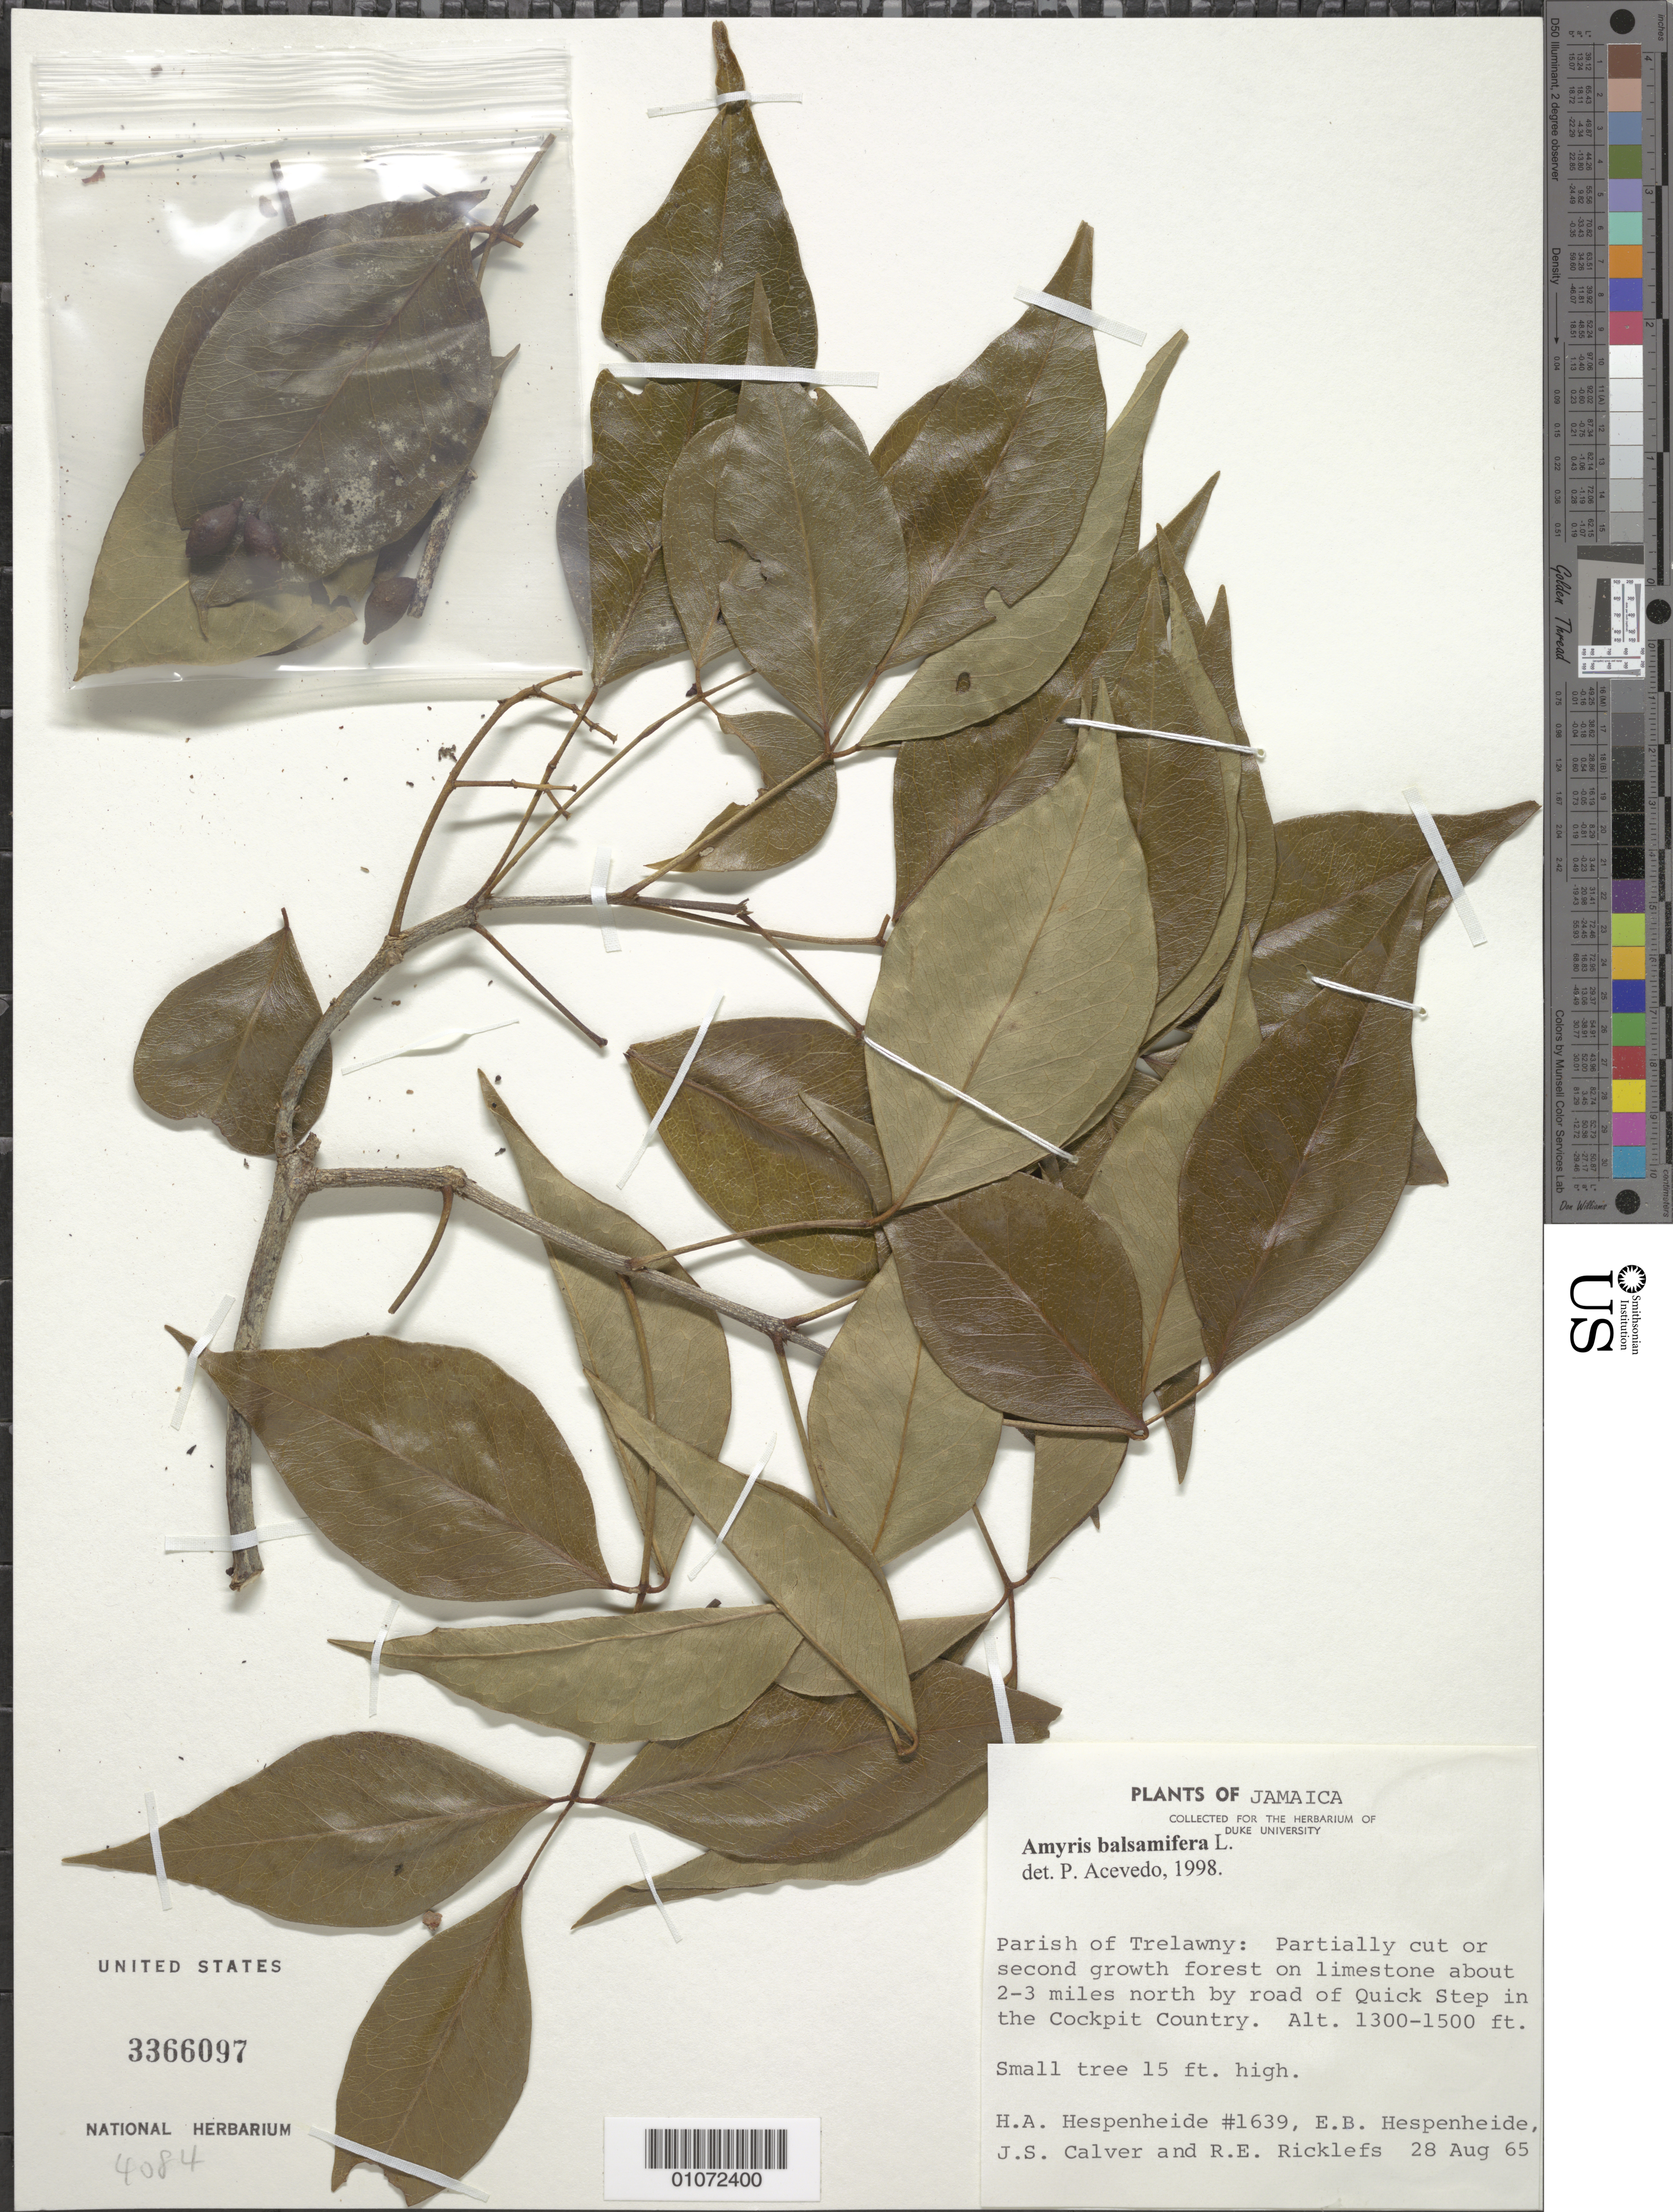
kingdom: Plantae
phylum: Tracheophyta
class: Magnoliopsida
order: Sapindales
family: Rutaceae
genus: Amyris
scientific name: Amyris balsamifera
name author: L.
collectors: H. A. Hespenheide, E. Hespenheide, J. Calver & R. Ricklefs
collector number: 1639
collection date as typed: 28 Aug 1965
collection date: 1965-08-28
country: Jamaica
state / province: Trelawny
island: Jamaica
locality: Partially cut or second growth forest on limestone about 2-3 miles N by road of Quick Step in the Cockpit Country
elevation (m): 396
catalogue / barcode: US 3366097